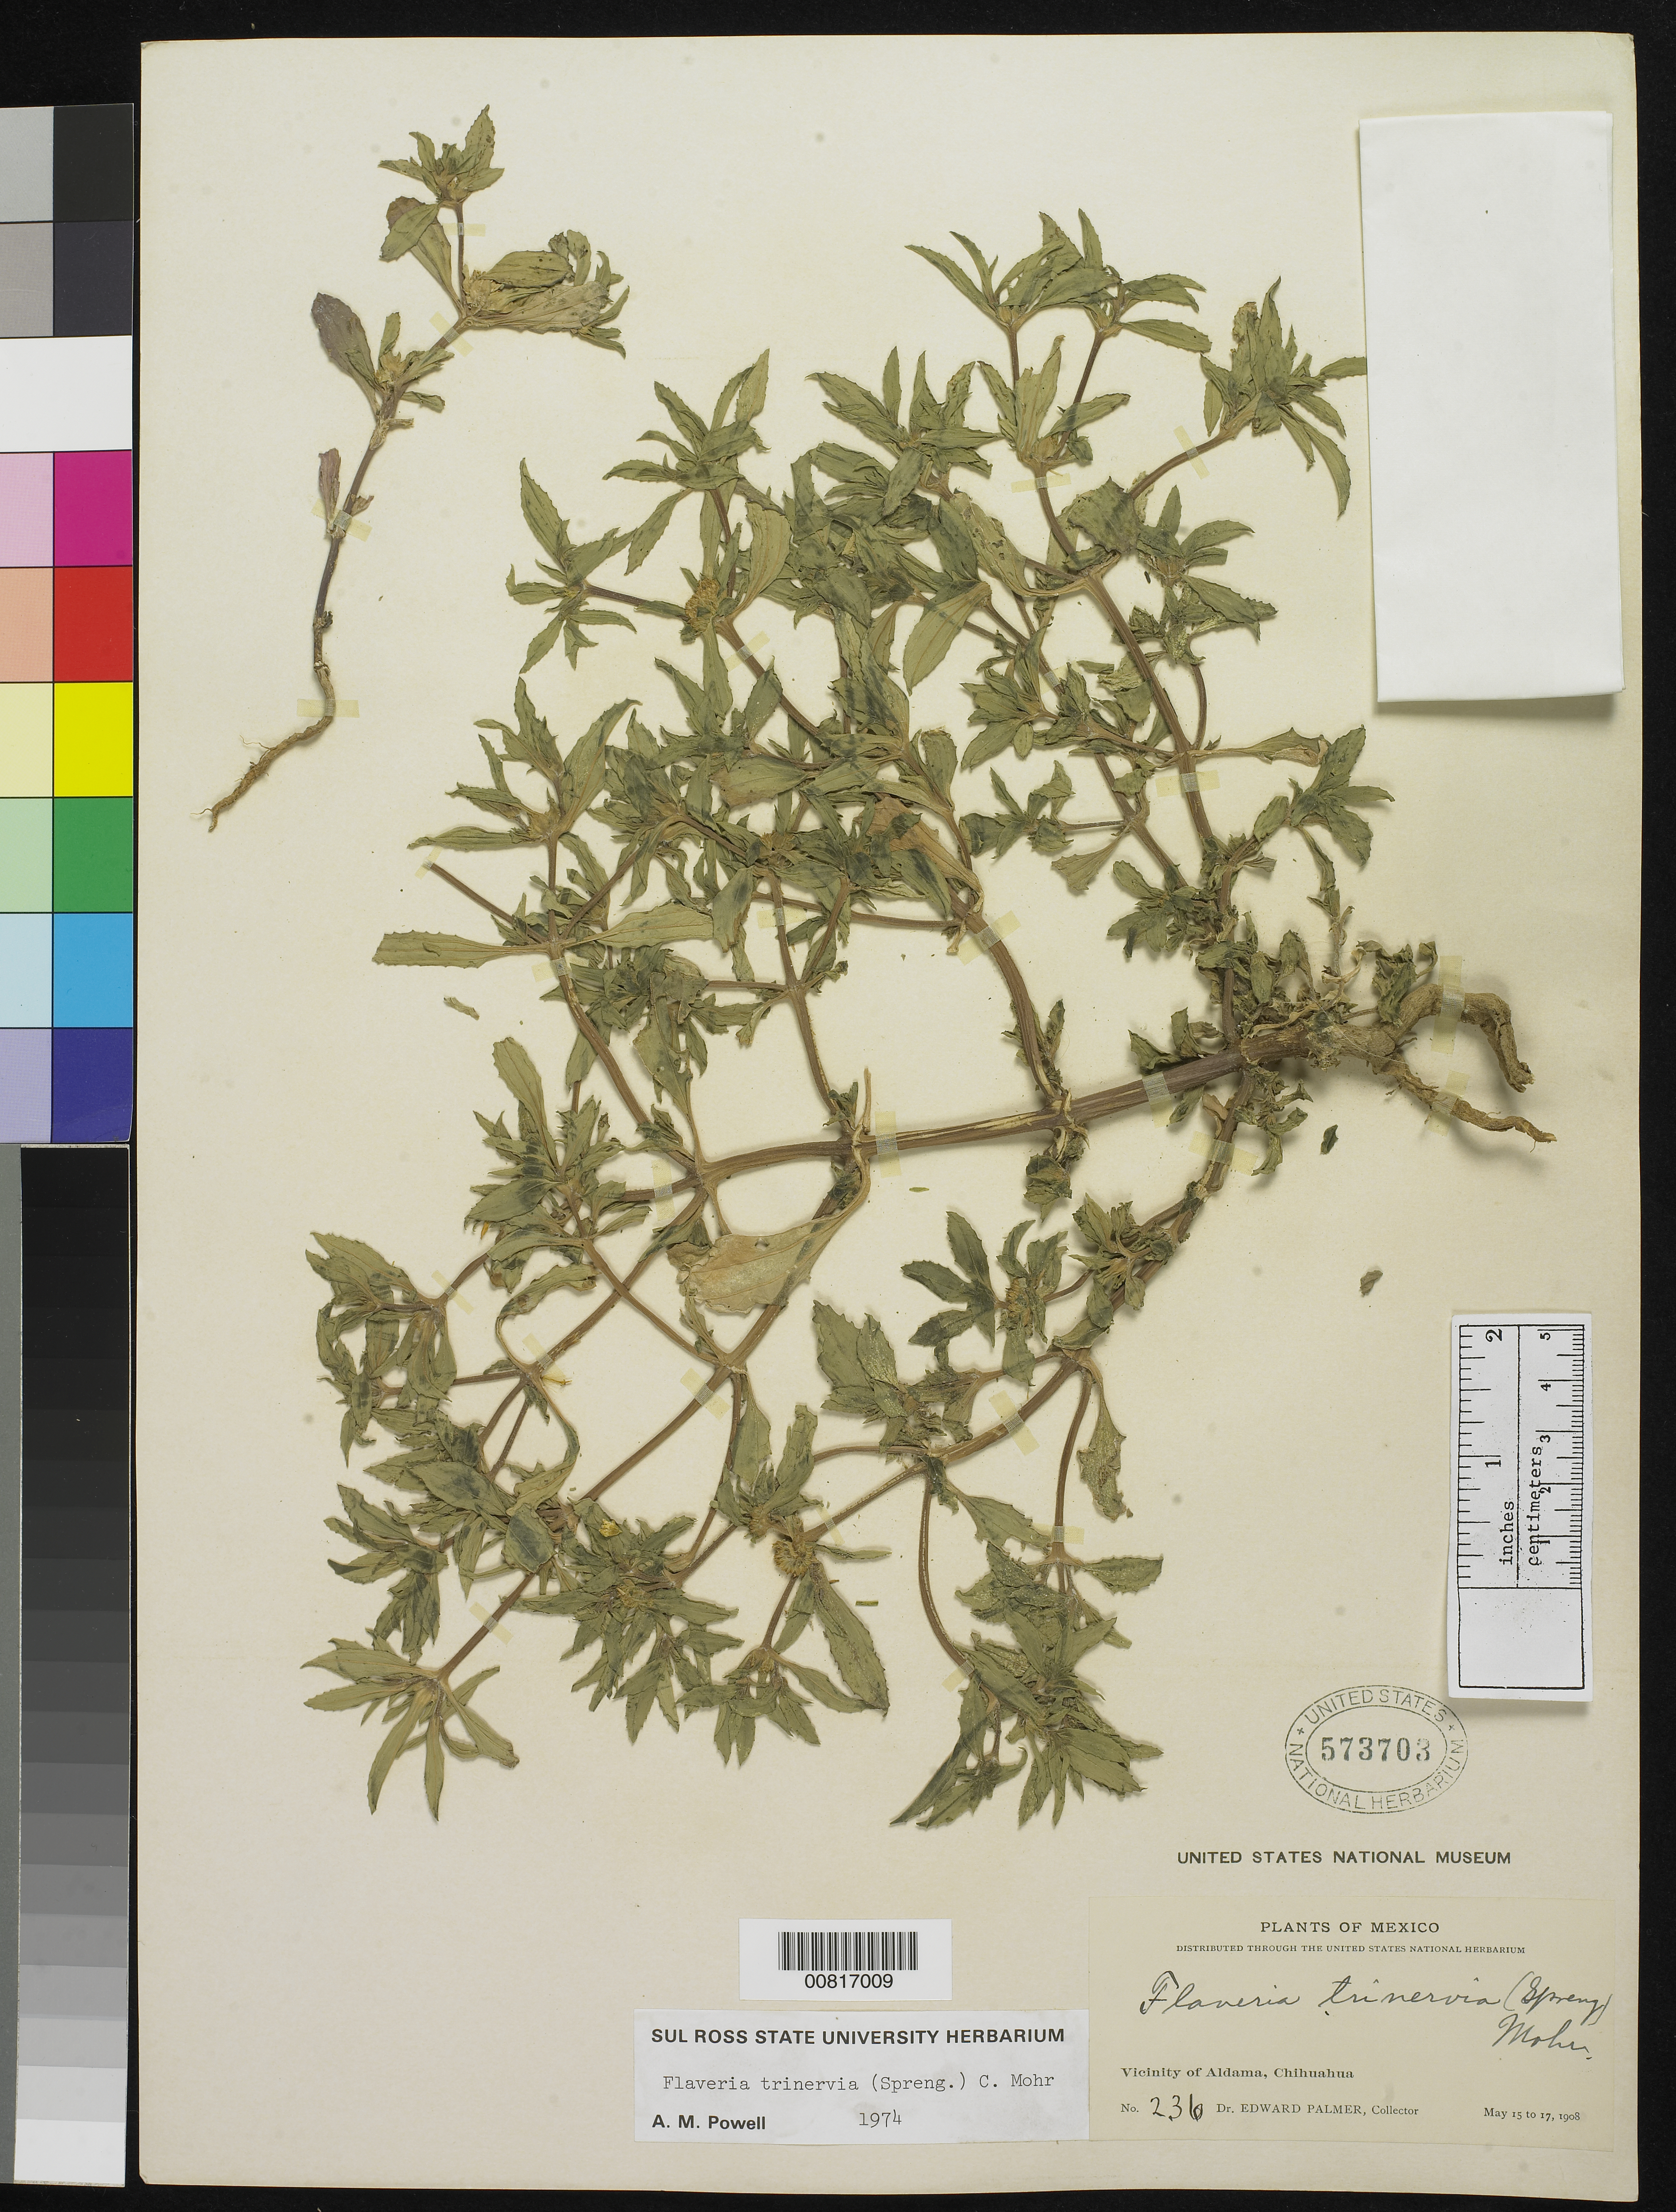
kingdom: Plantae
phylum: Tracheophyta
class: Magnoliopsida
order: Asterales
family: Asteraceae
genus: Flaveria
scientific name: Flaveria trinervia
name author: (Spreng.) C. Mohr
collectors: E. Palmer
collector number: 236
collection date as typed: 15 May 1908 to 17 May 1908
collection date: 1908-05-15/1908-05-17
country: Mexico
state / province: Chihuahua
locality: Vicinity of Aldama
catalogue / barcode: US 573703